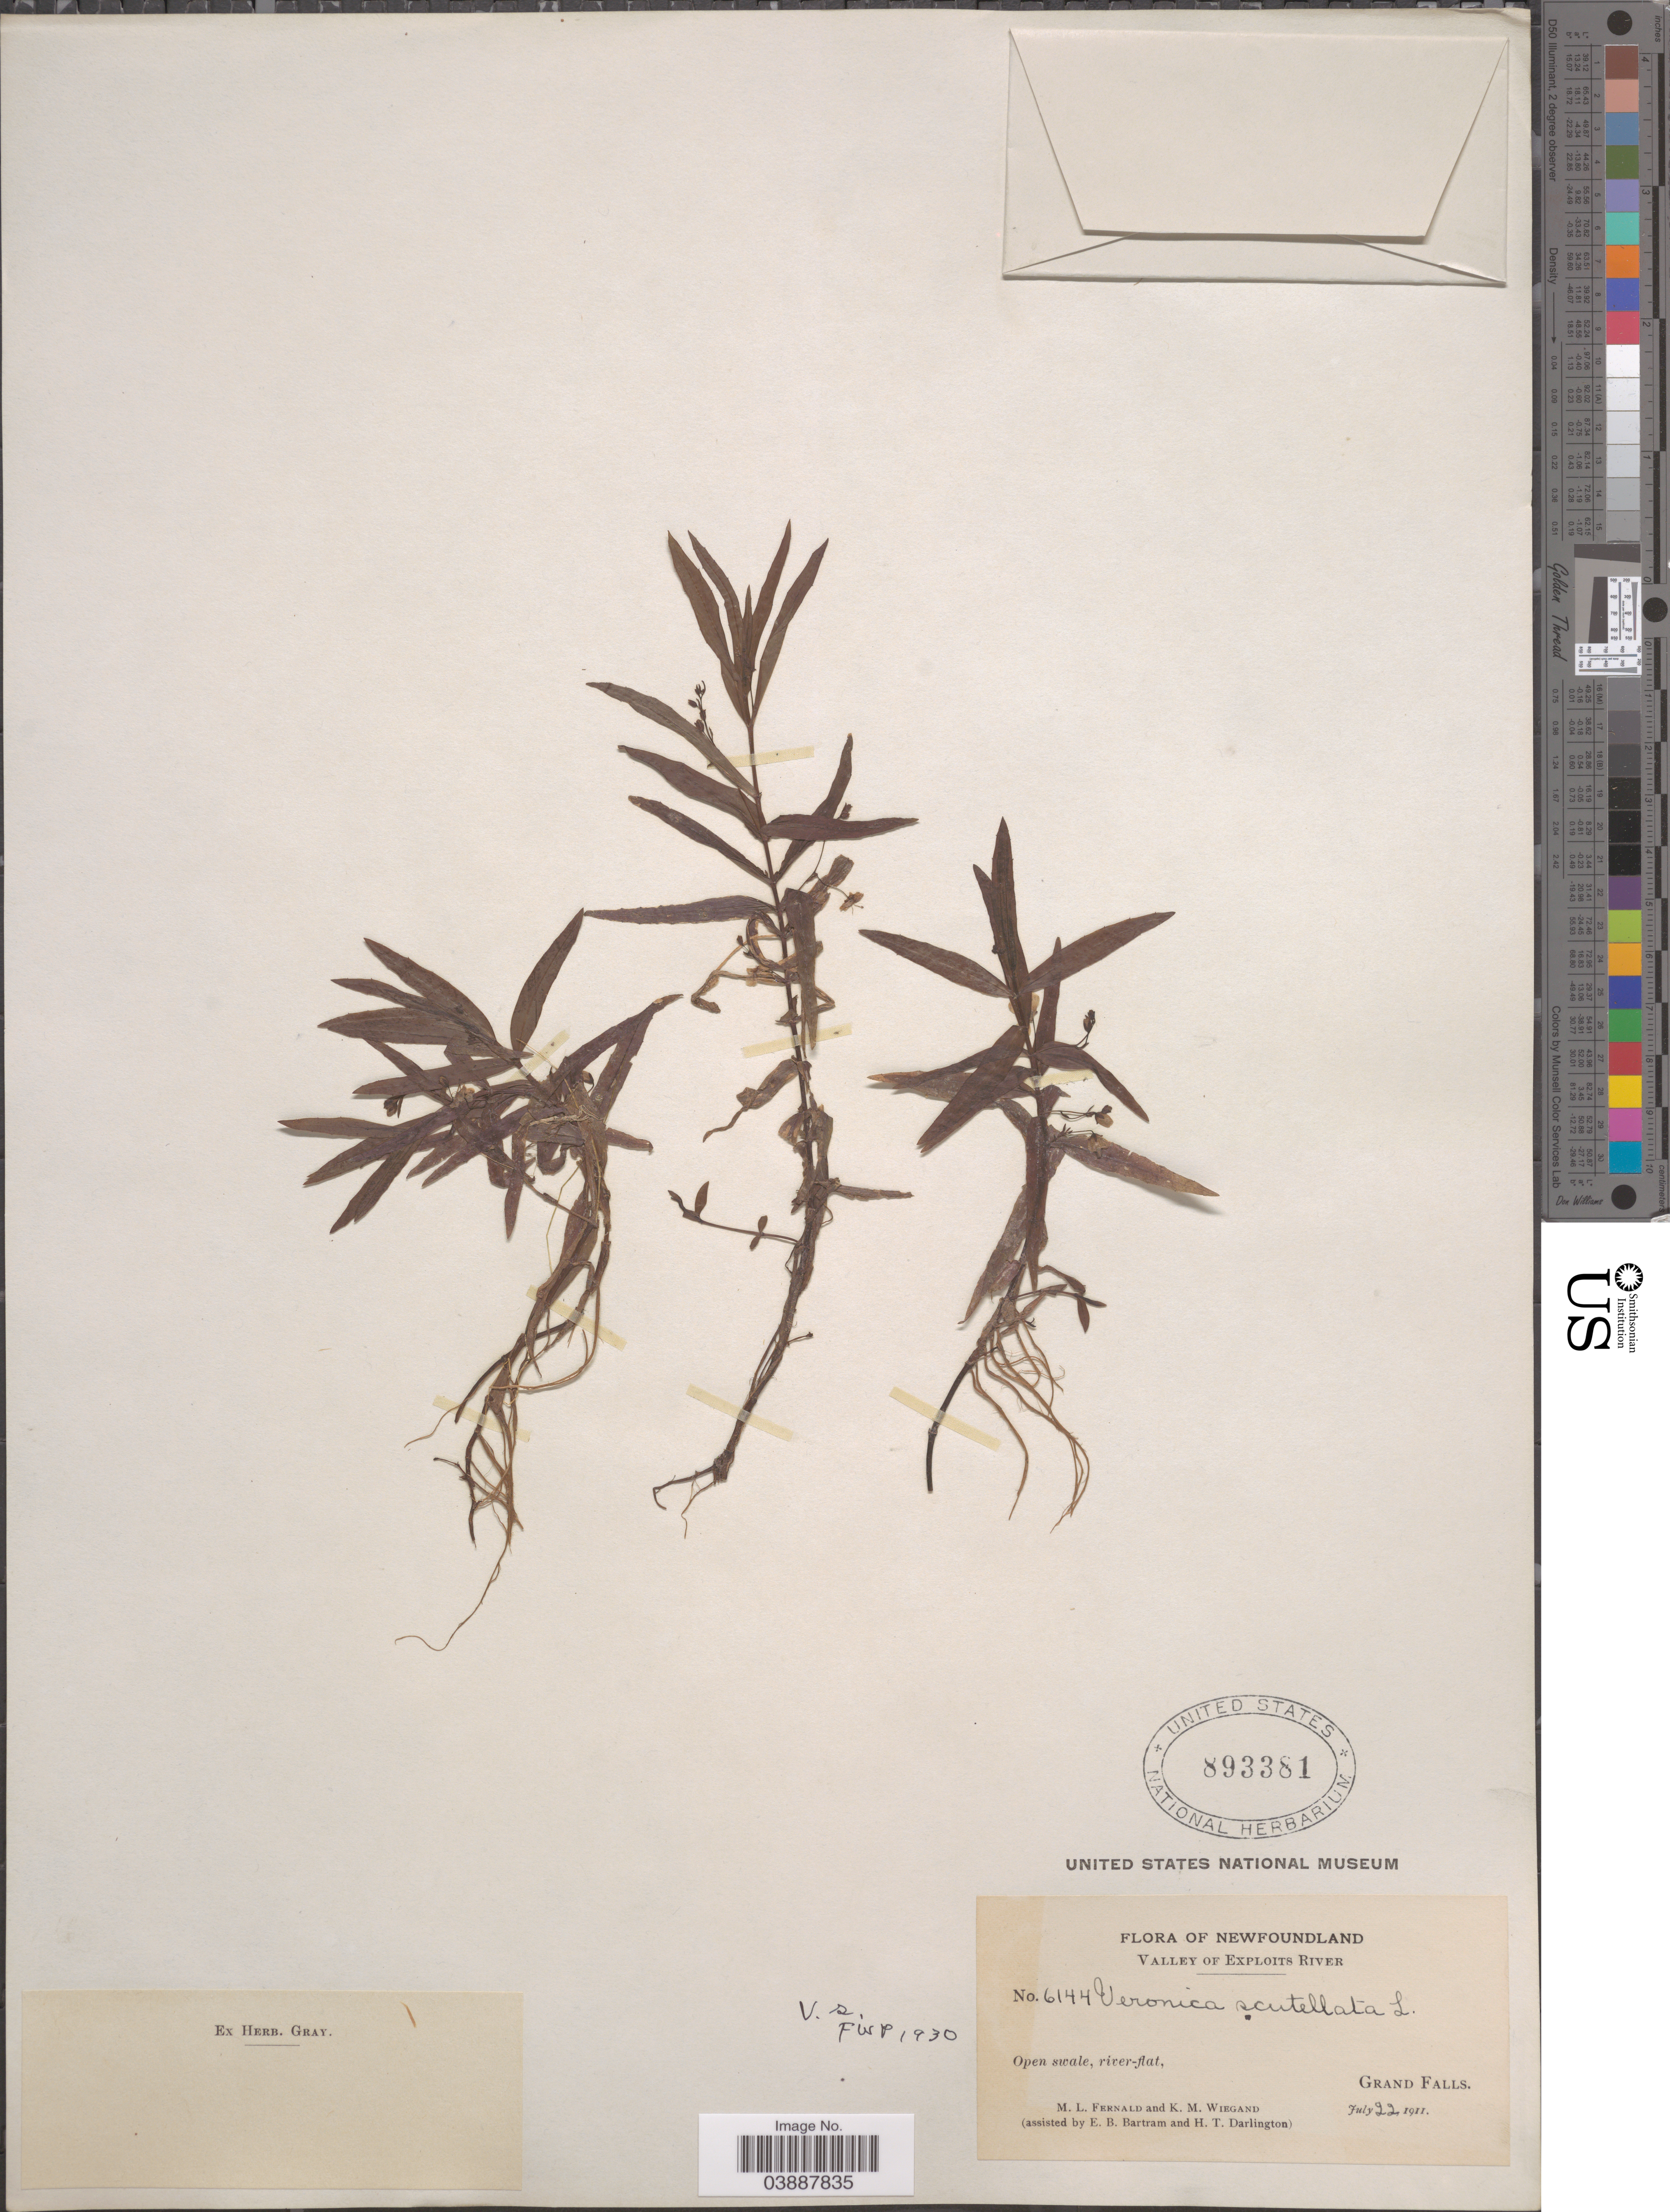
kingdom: Plantae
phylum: Tracheophyta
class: Magnoliopsida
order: Lamiales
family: Plantaginaceae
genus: Veronica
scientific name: Veronica scutellata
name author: L.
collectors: M. L. Fernald, K. M. Wiegand, E. B. Bartram & H. Darlington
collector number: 6144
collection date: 1911-07-22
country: Canada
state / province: Newfoundland and Labrador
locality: Valley of Exploits River. Grand Falls.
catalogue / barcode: US 893381